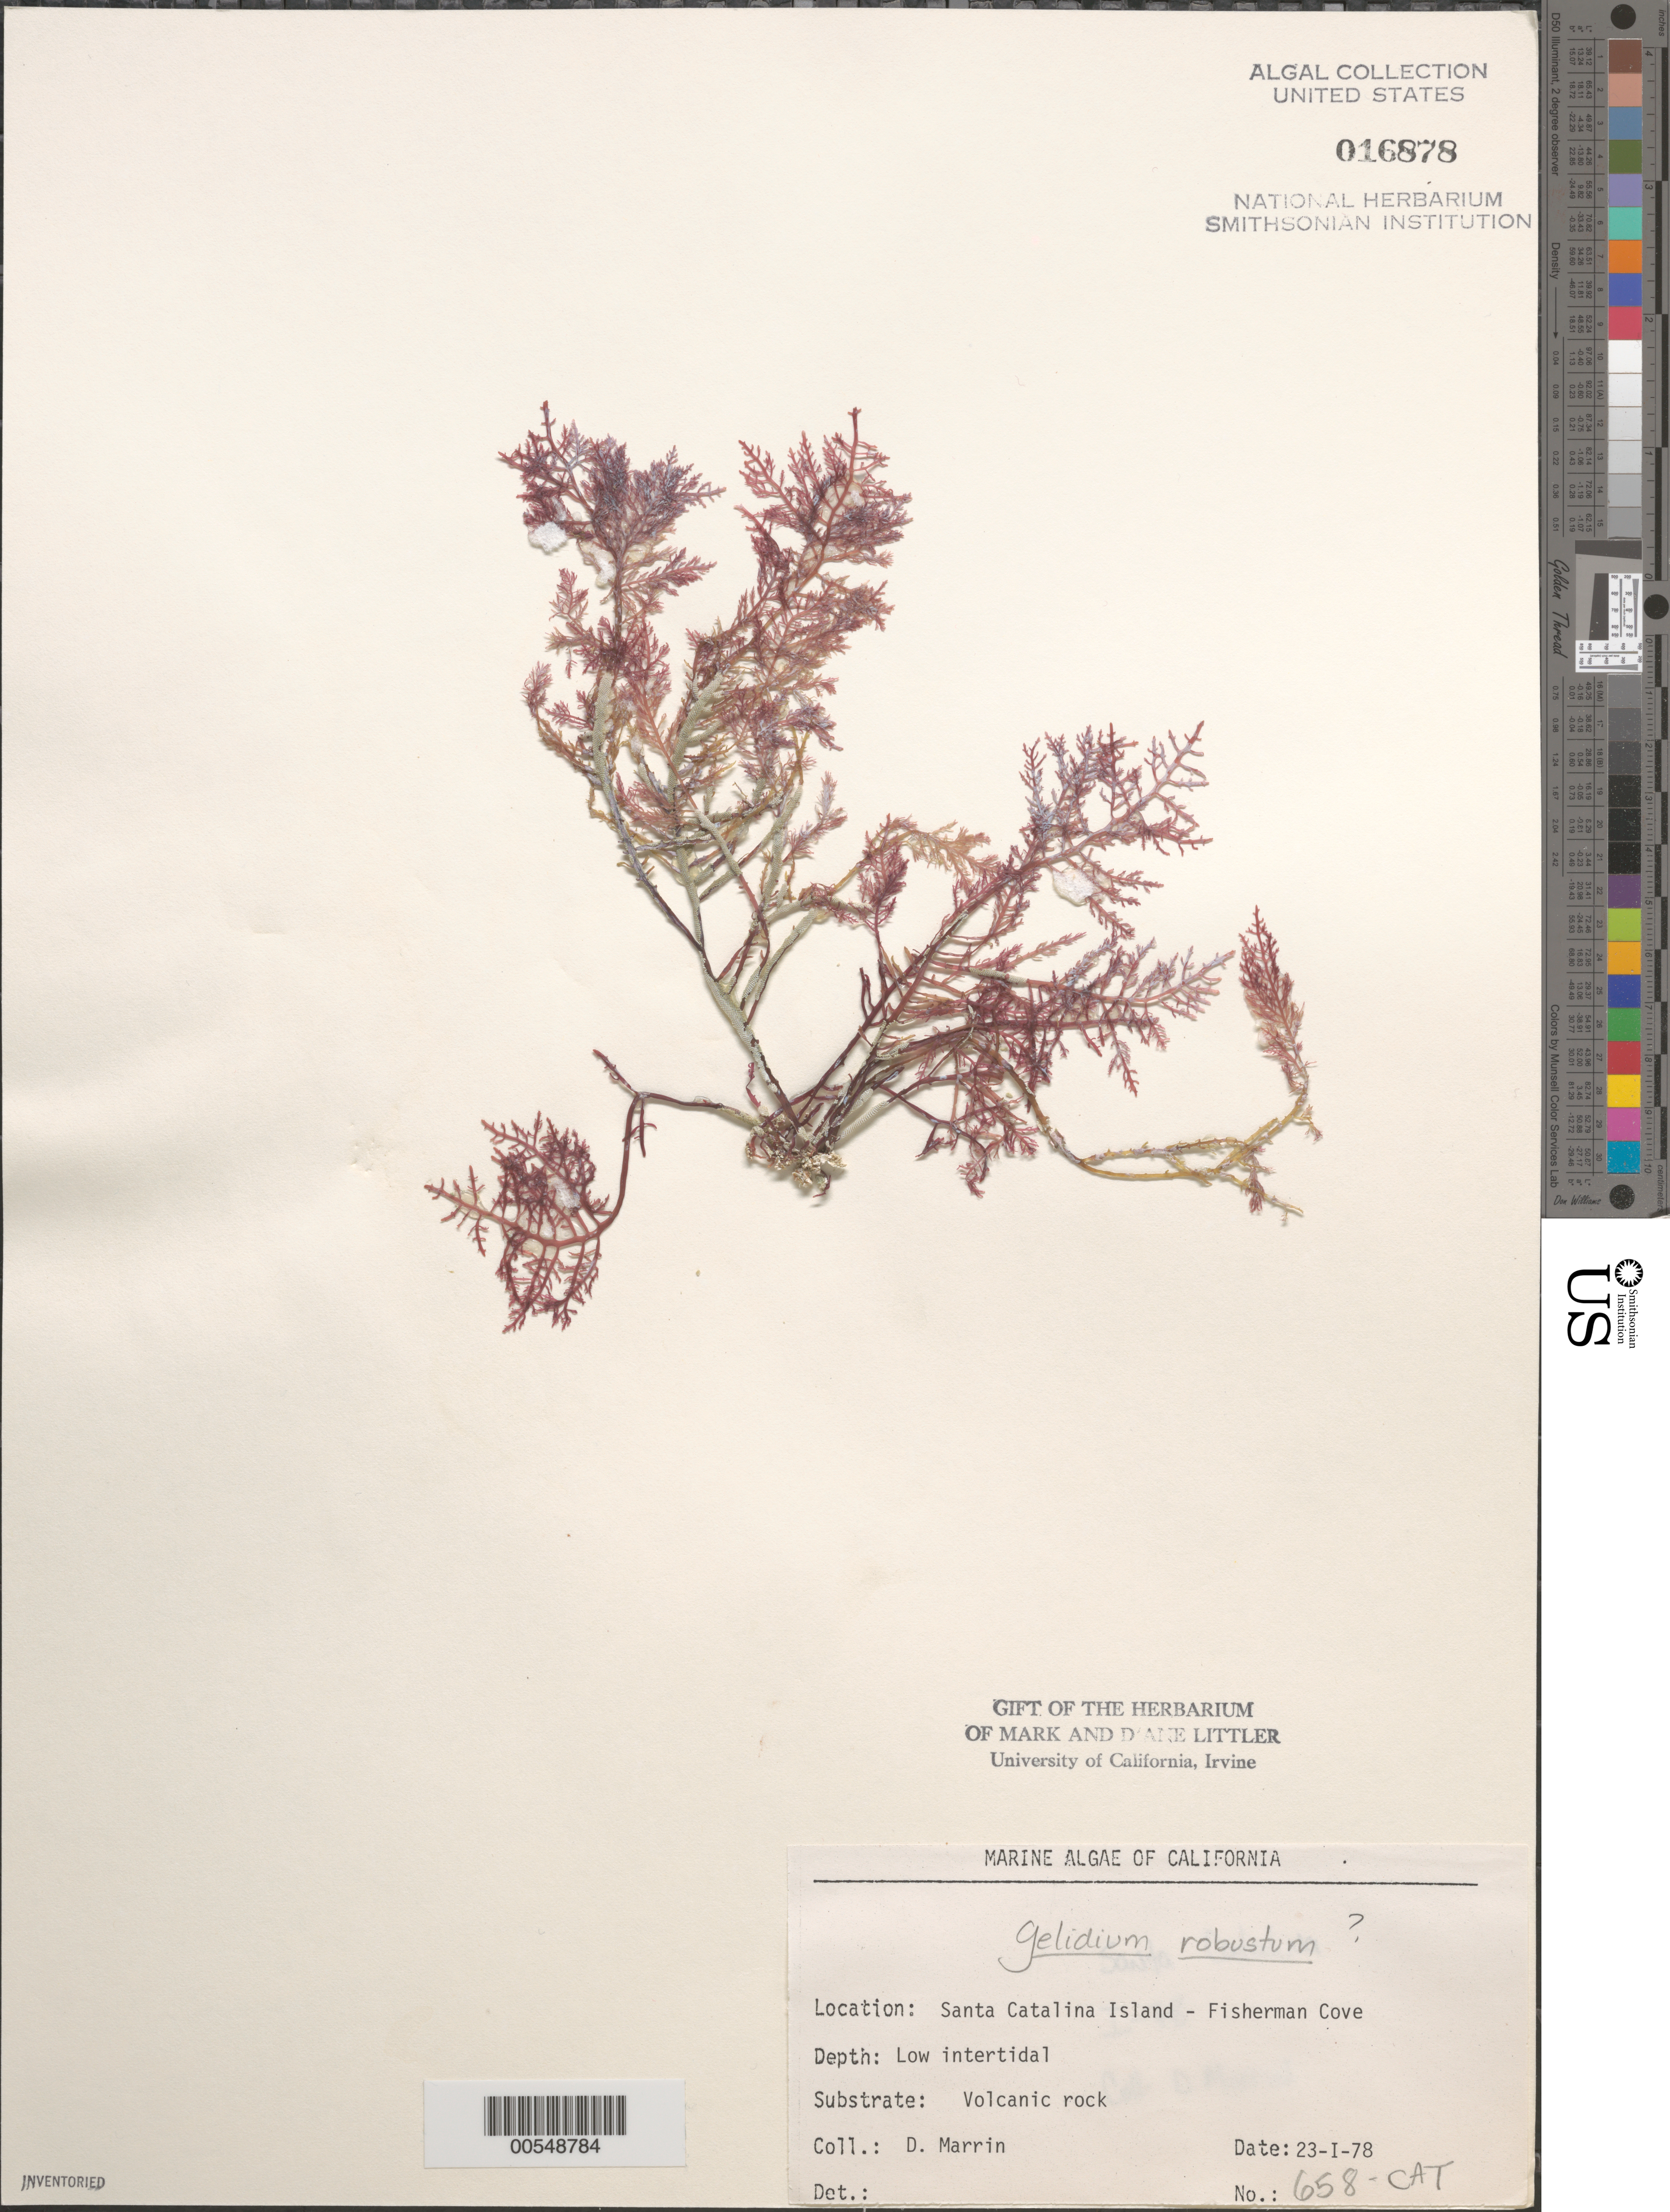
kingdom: Plantae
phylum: Rhodophyta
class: Florideophyceae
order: Gelidiales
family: Gelidiaceae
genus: Gelidium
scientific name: Gelidium robustum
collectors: D. Marrin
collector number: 658-CAT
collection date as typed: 23 Jan 1978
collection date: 1978-01-23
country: United States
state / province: California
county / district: Los Angeles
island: Santa Catalina Island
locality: Fishermen Cove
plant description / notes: BLM-SOCALBIGHT Rocky Intertidal Survey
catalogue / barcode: US 16878